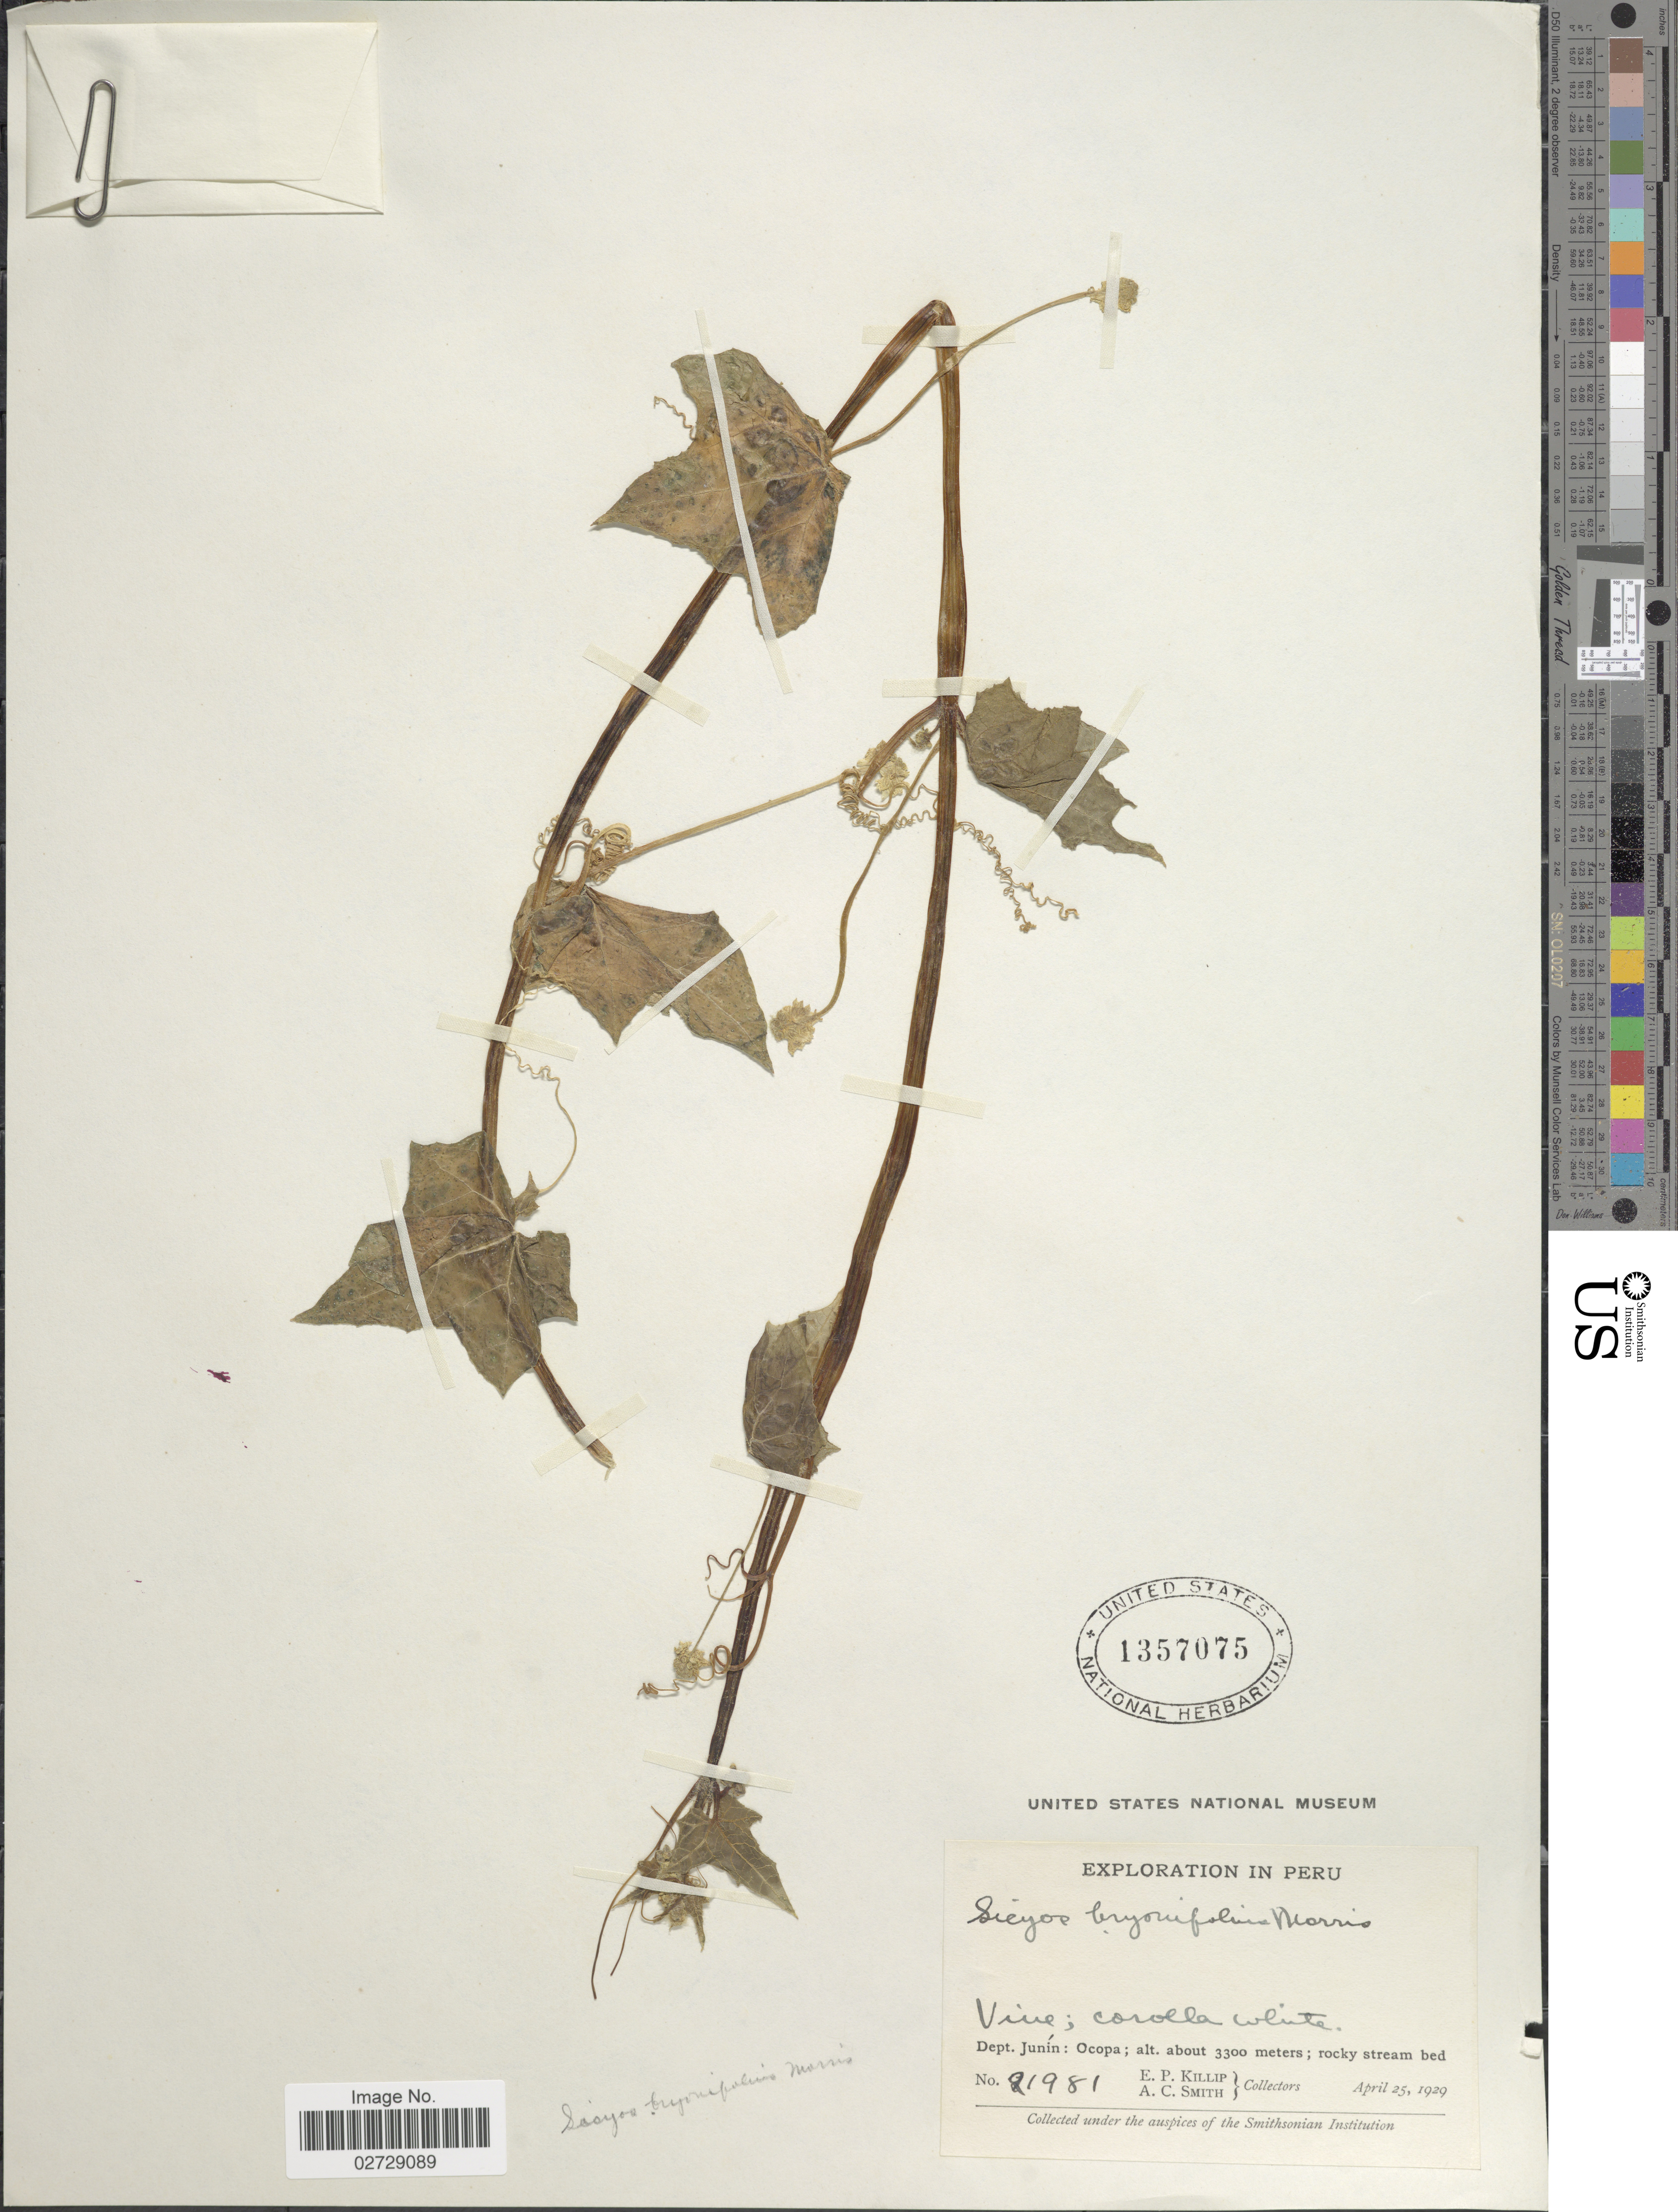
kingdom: Plantae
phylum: Tracheophyta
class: Magnoliopsida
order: Cucurbitales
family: Cucurbitaceae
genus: Sicyos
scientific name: Sicyos baderoa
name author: Hook. & Arn.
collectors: E. P. Killip & A. C. Smith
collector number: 21981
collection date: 1929-04-25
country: Peru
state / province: Junín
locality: Dept. Junín: Ocopa; rocky stream bed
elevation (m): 3300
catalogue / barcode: US 1357075